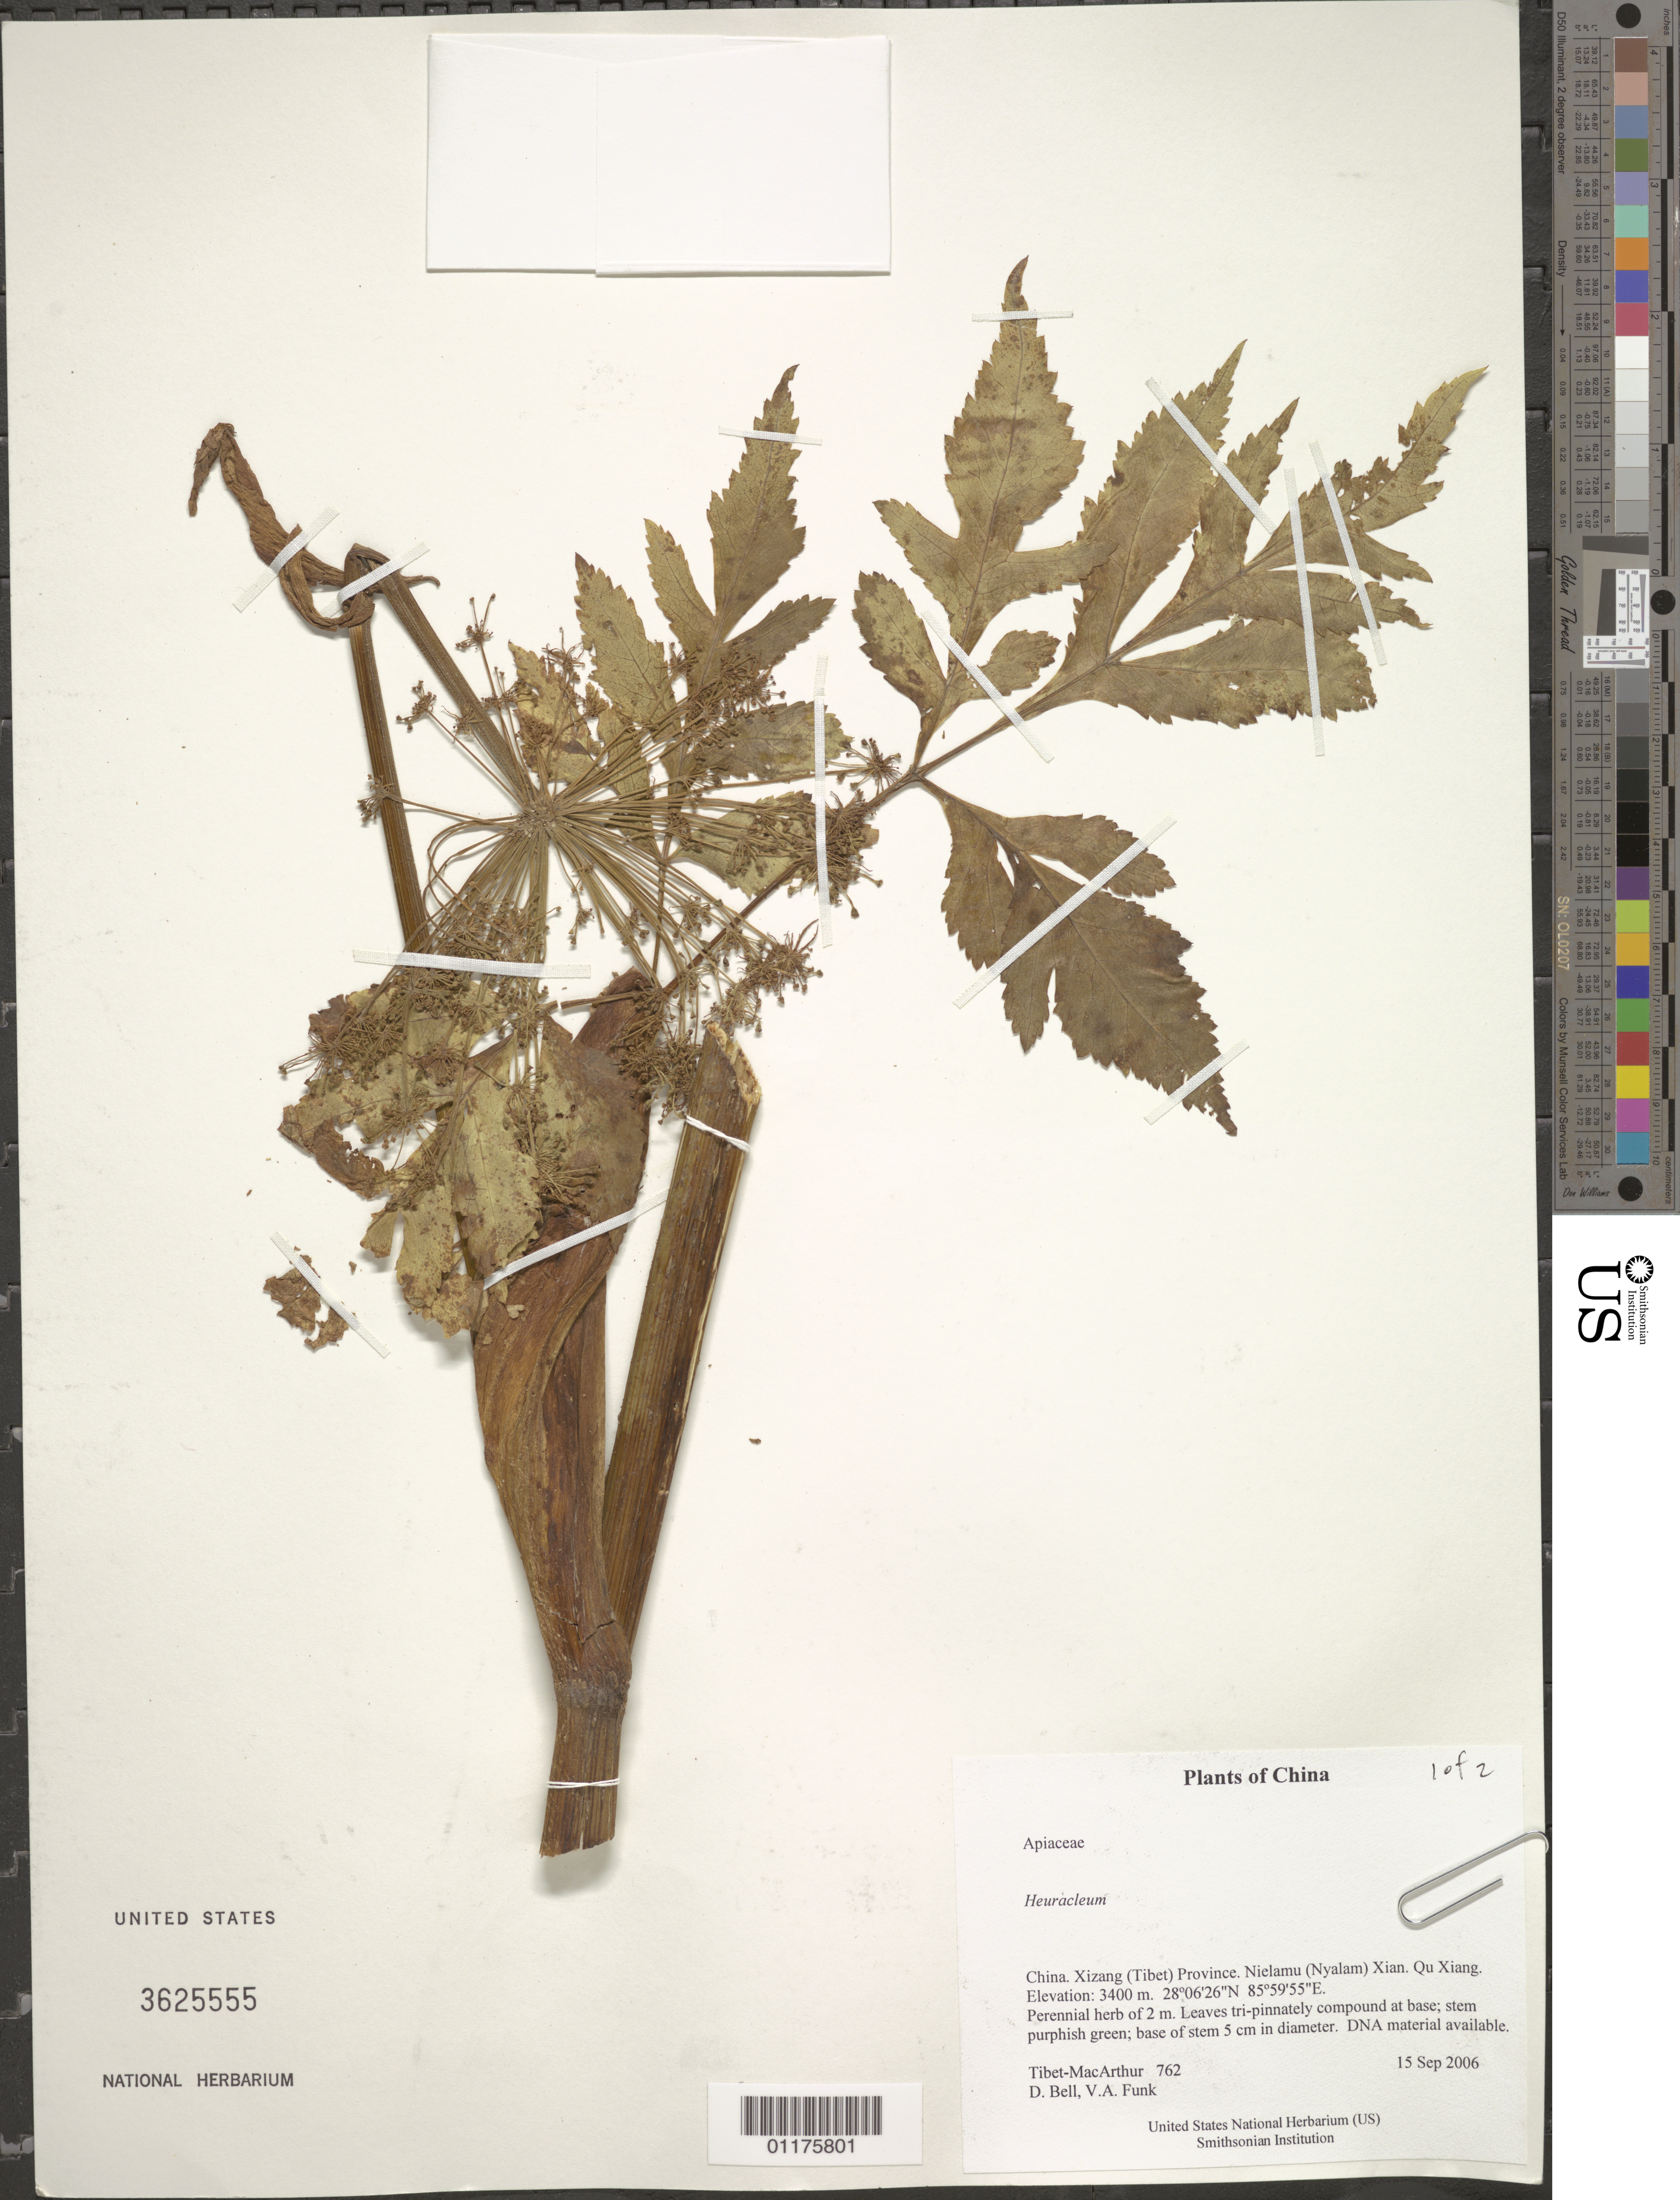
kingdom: Plantae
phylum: Tracheophyta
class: Magnoliopsida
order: Apiales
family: Apiaceae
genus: Heracleum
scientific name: Heracleum sp.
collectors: Tibet-MacArthur, D. A. Bell, V. Funk, S. Ge, Y. Meng, Z. Nie, R. Ree, J. Wen, J. Yue & W. Zuo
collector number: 762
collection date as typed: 15 Sep 2006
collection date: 2006-09-15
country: China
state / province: Xizang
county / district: Nielamu (Nyalam) Xian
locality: Qu Xiang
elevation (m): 3400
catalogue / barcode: US 3625555